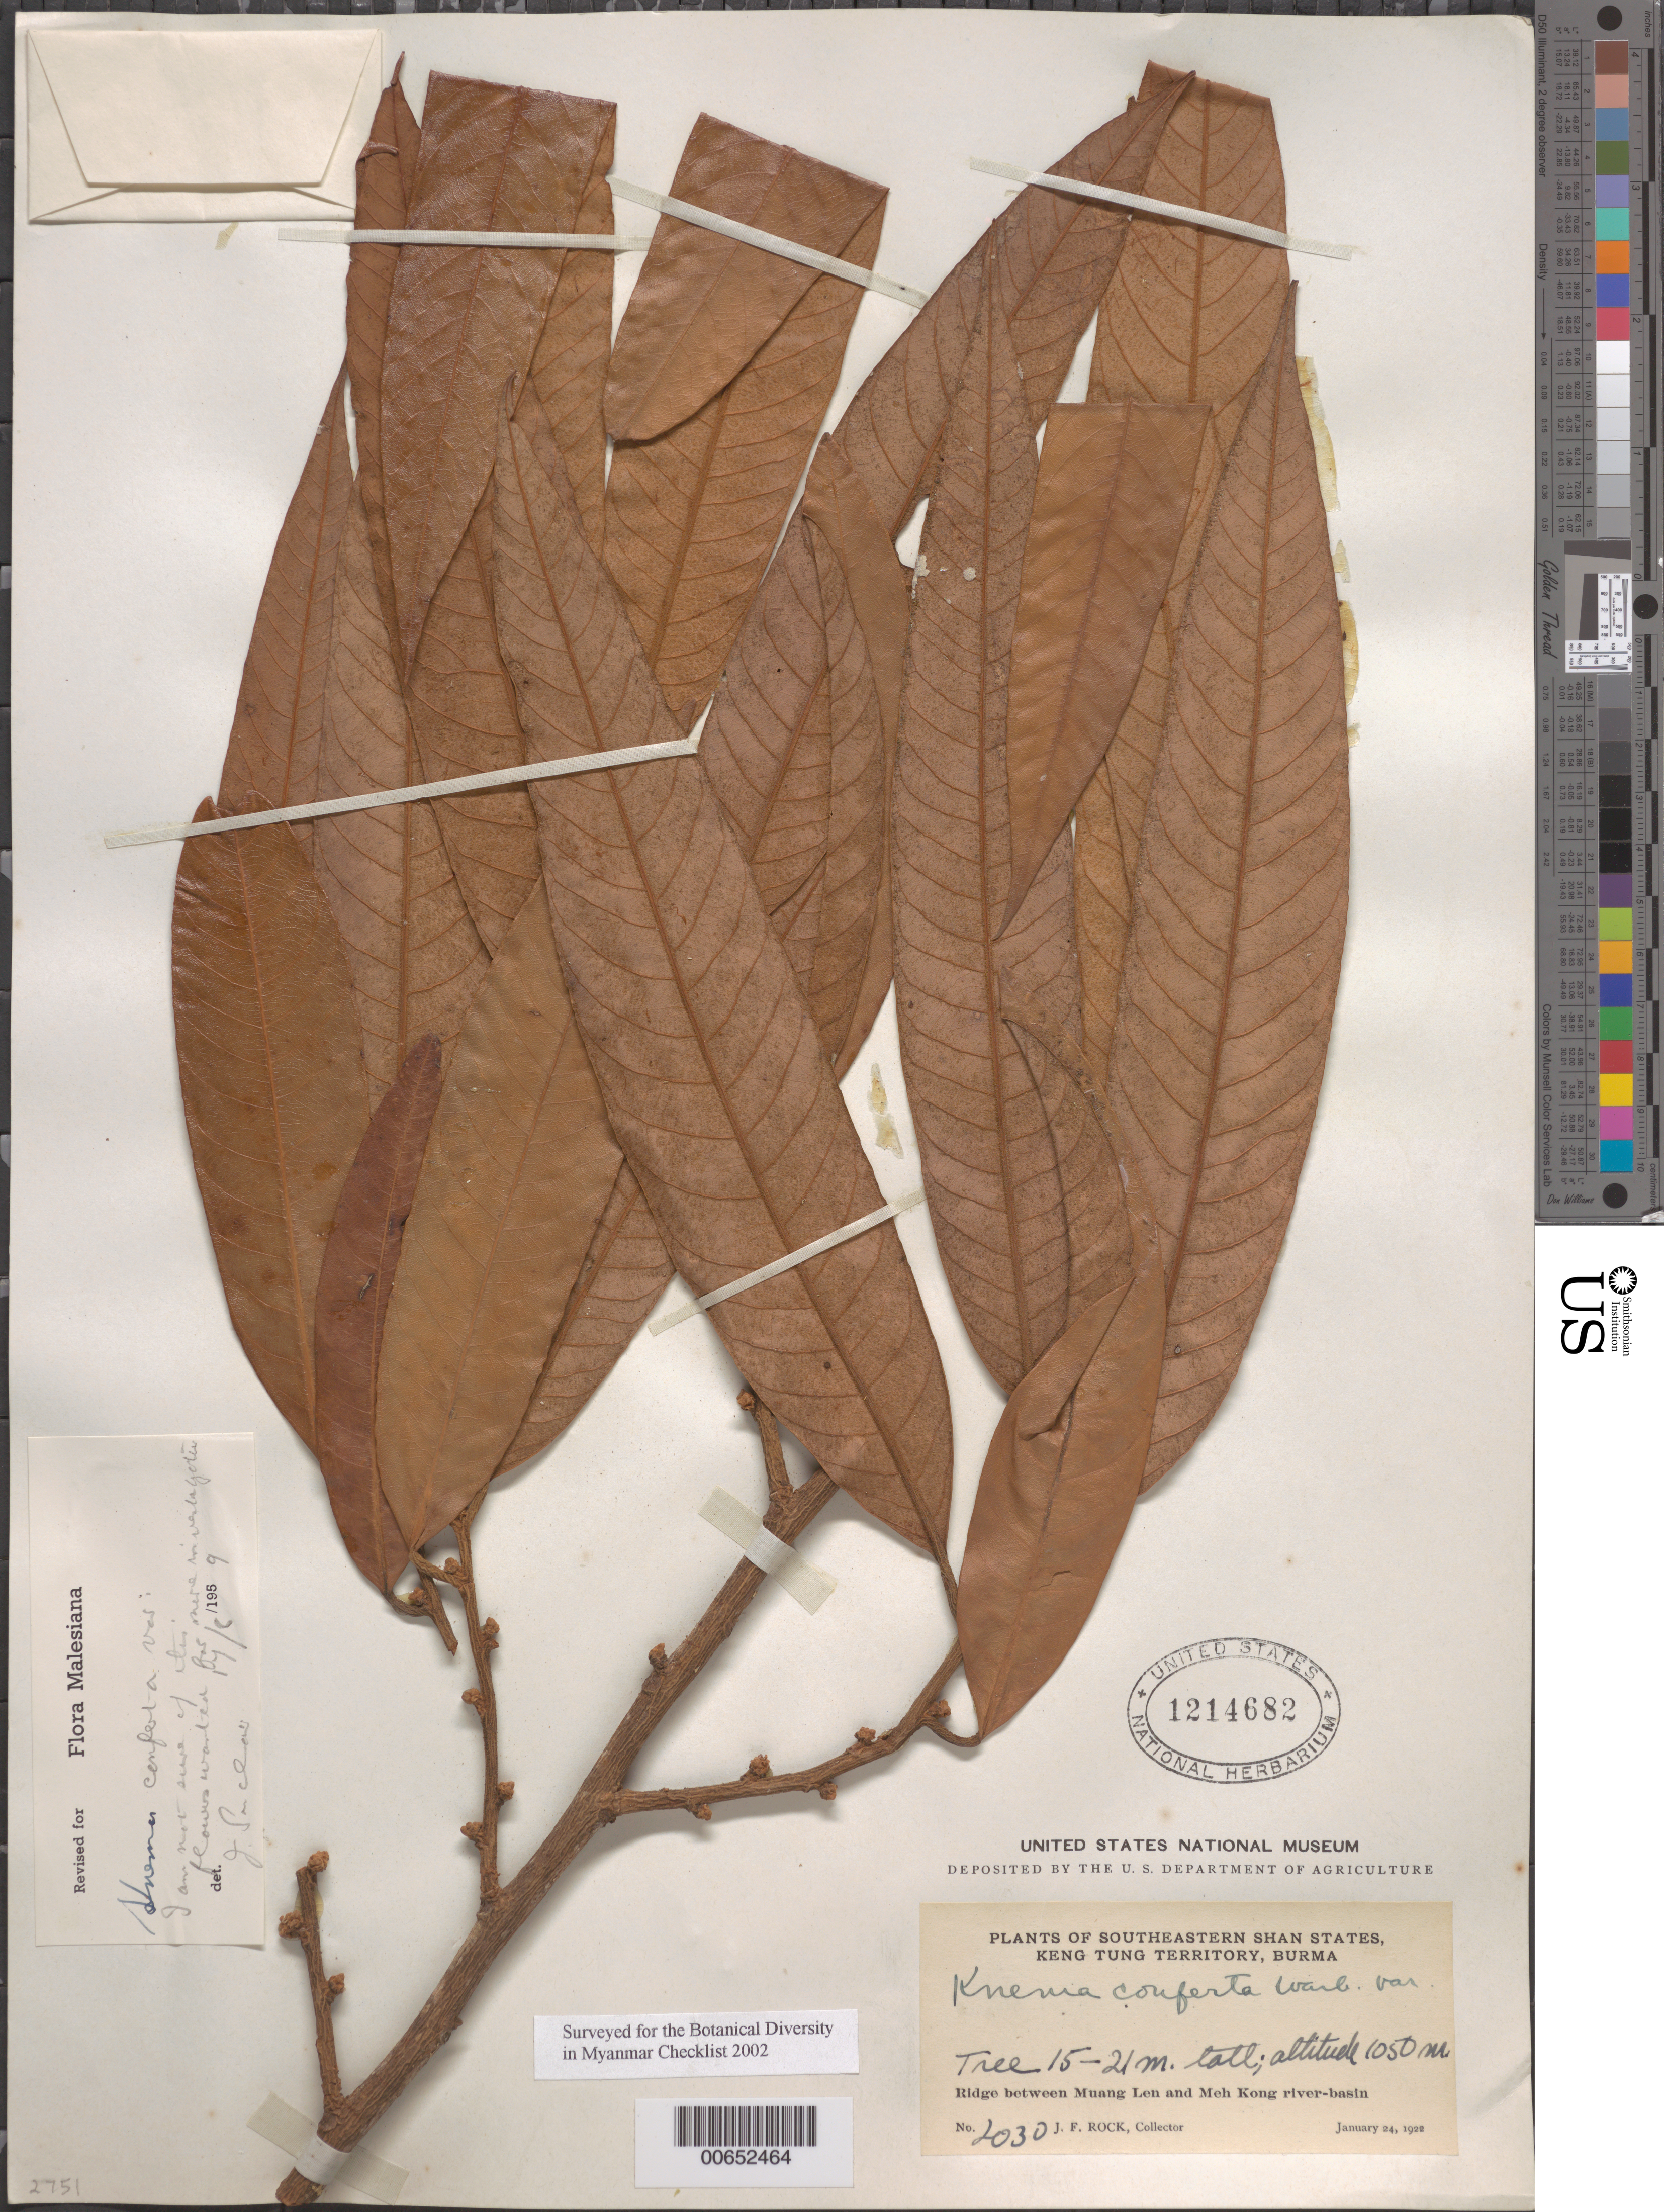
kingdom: Plantae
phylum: Tracheophyta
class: Magnoliopsida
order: Magnoliales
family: Myristicaceae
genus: Knema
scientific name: Knema conferta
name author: (King) Warb.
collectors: J. F. Rock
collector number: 2030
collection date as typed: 24 Jan 1922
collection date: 1922-01-24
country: Myanmar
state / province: Shan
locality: Keng Tung Territory, ridge between Muang Len and Meh Lui Kong river basin.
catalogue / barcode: US 1214682